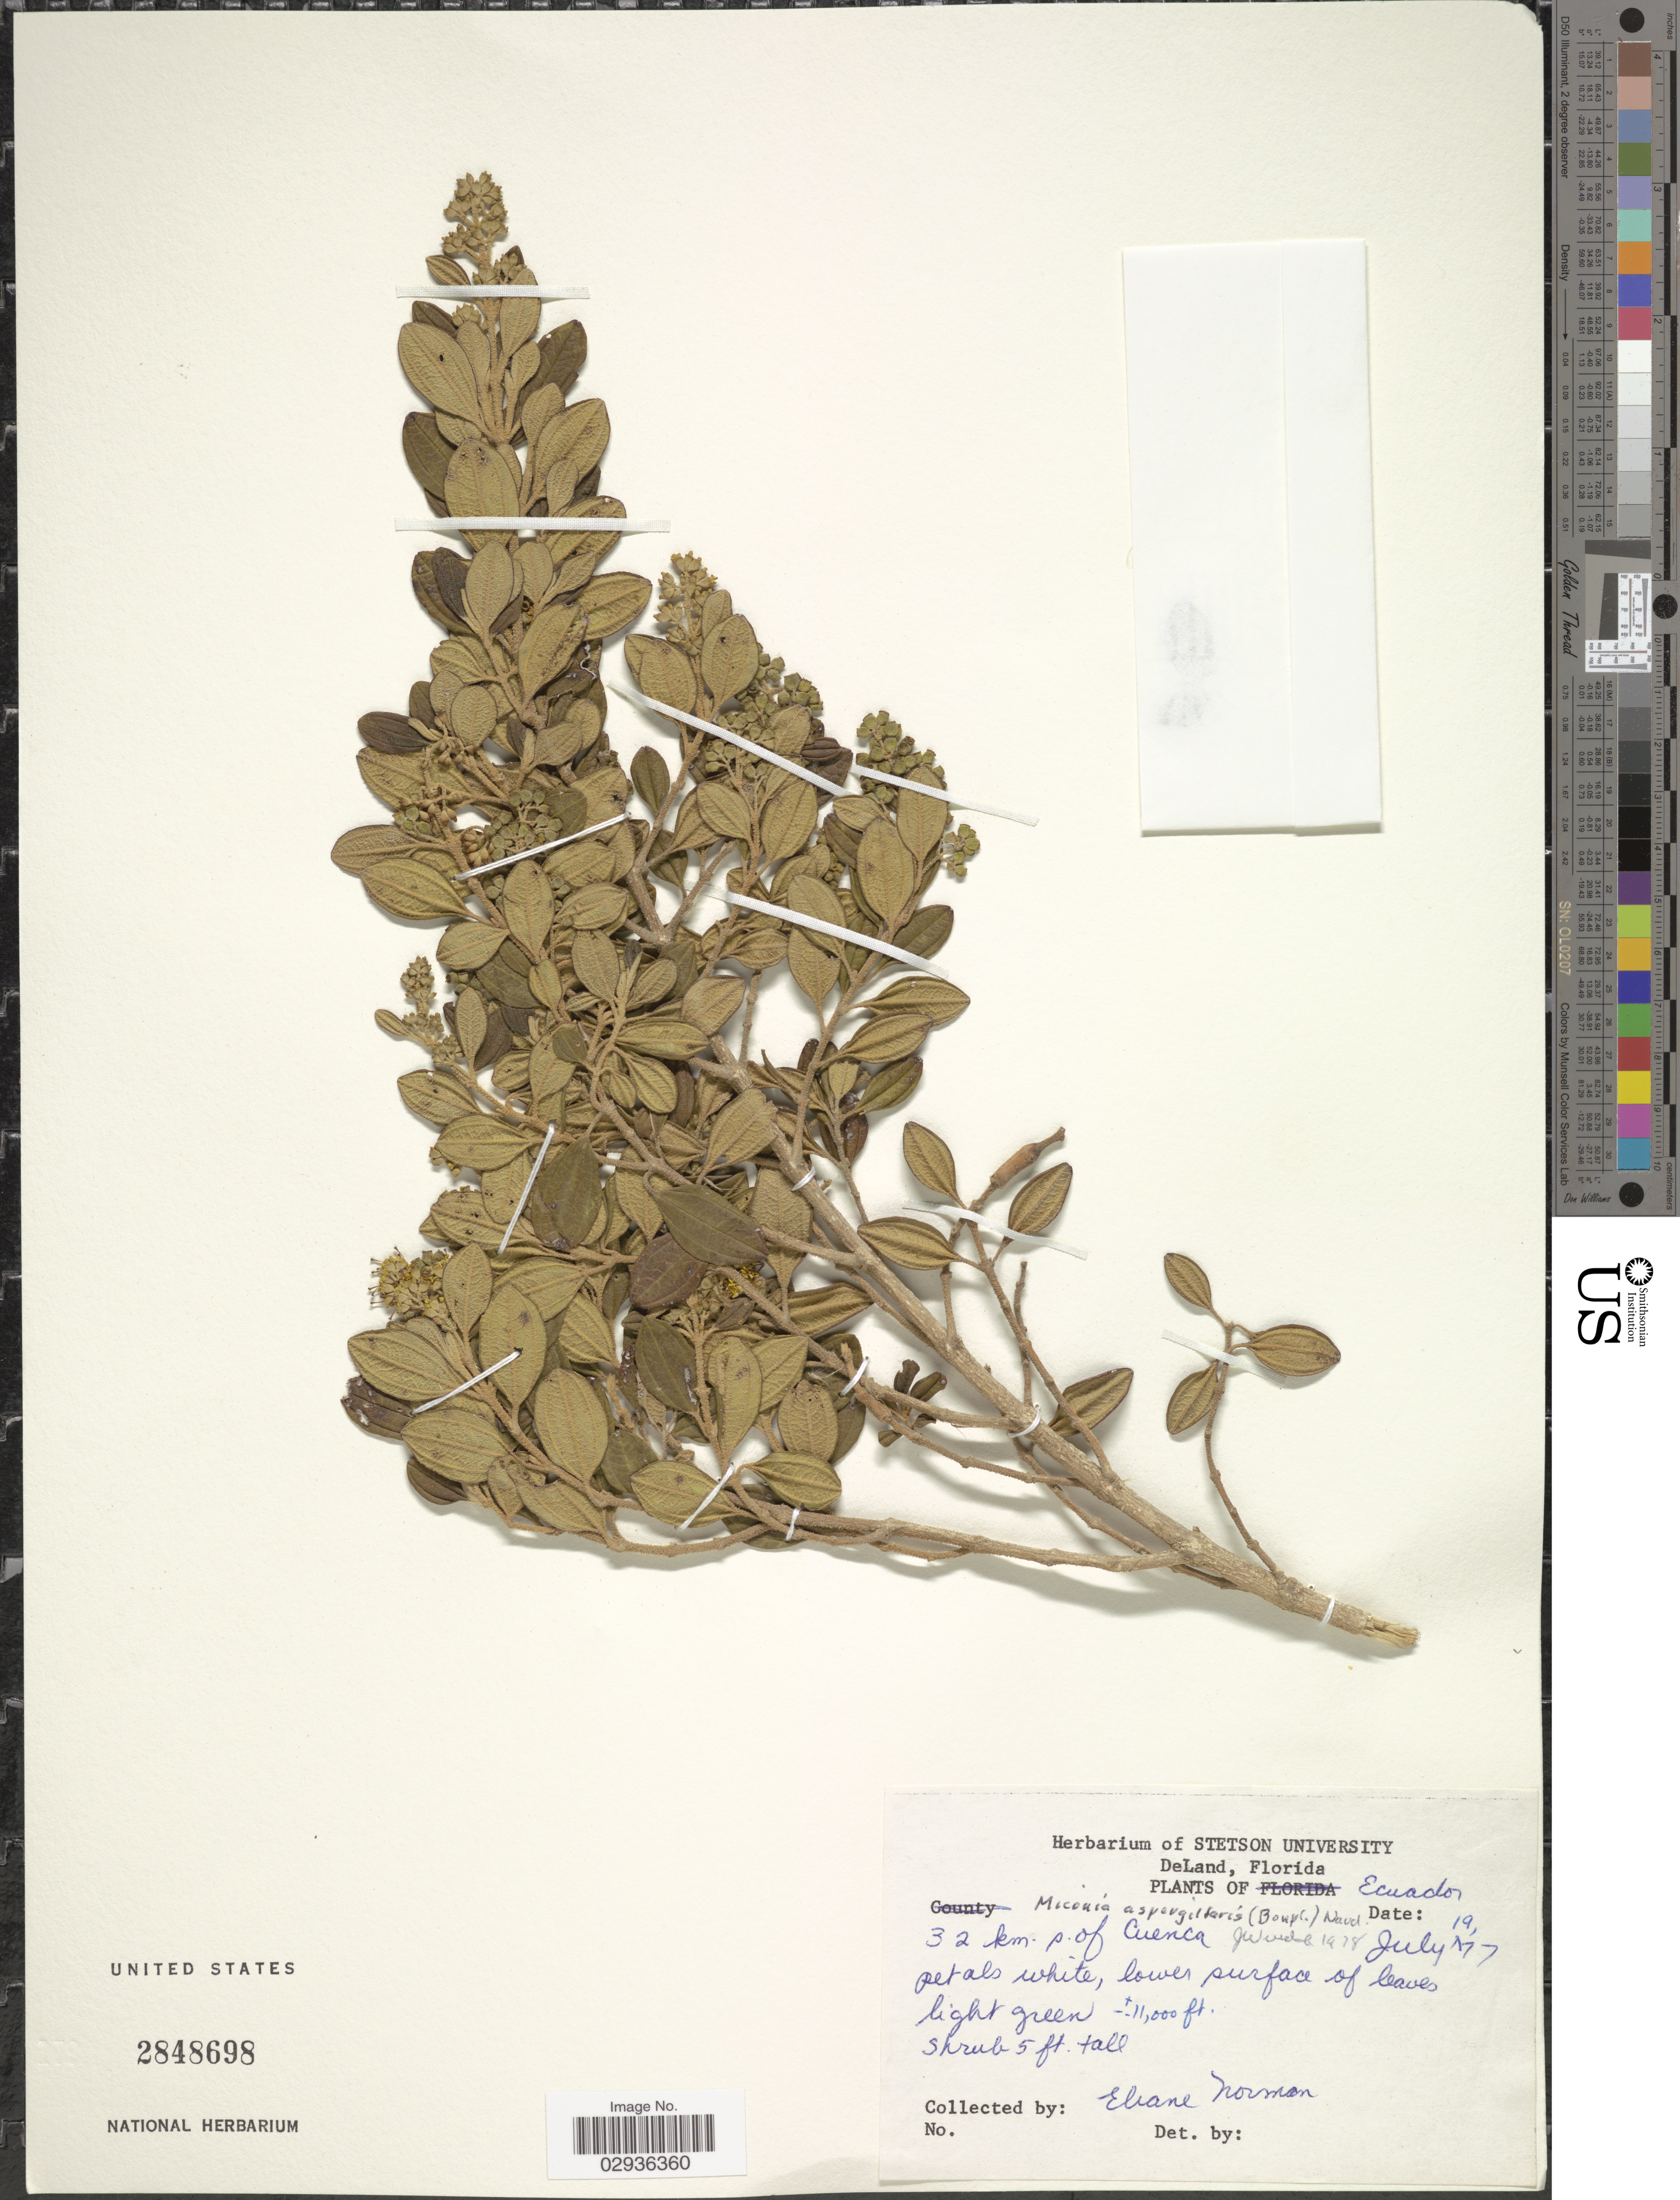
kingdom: Plantae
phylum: Tracheophyta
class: Magnoliopsida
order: Myrtales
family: Melastomataceae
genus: Miconia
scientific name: Miconia aspergillaris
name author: (Bonpl.) Naudin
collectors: E. Norman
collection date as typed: Transcribed d/m/y: 19/7/77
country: Ecuador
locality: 32 km. s. of Cuenca.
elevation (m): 3353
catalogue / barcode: US 2848698